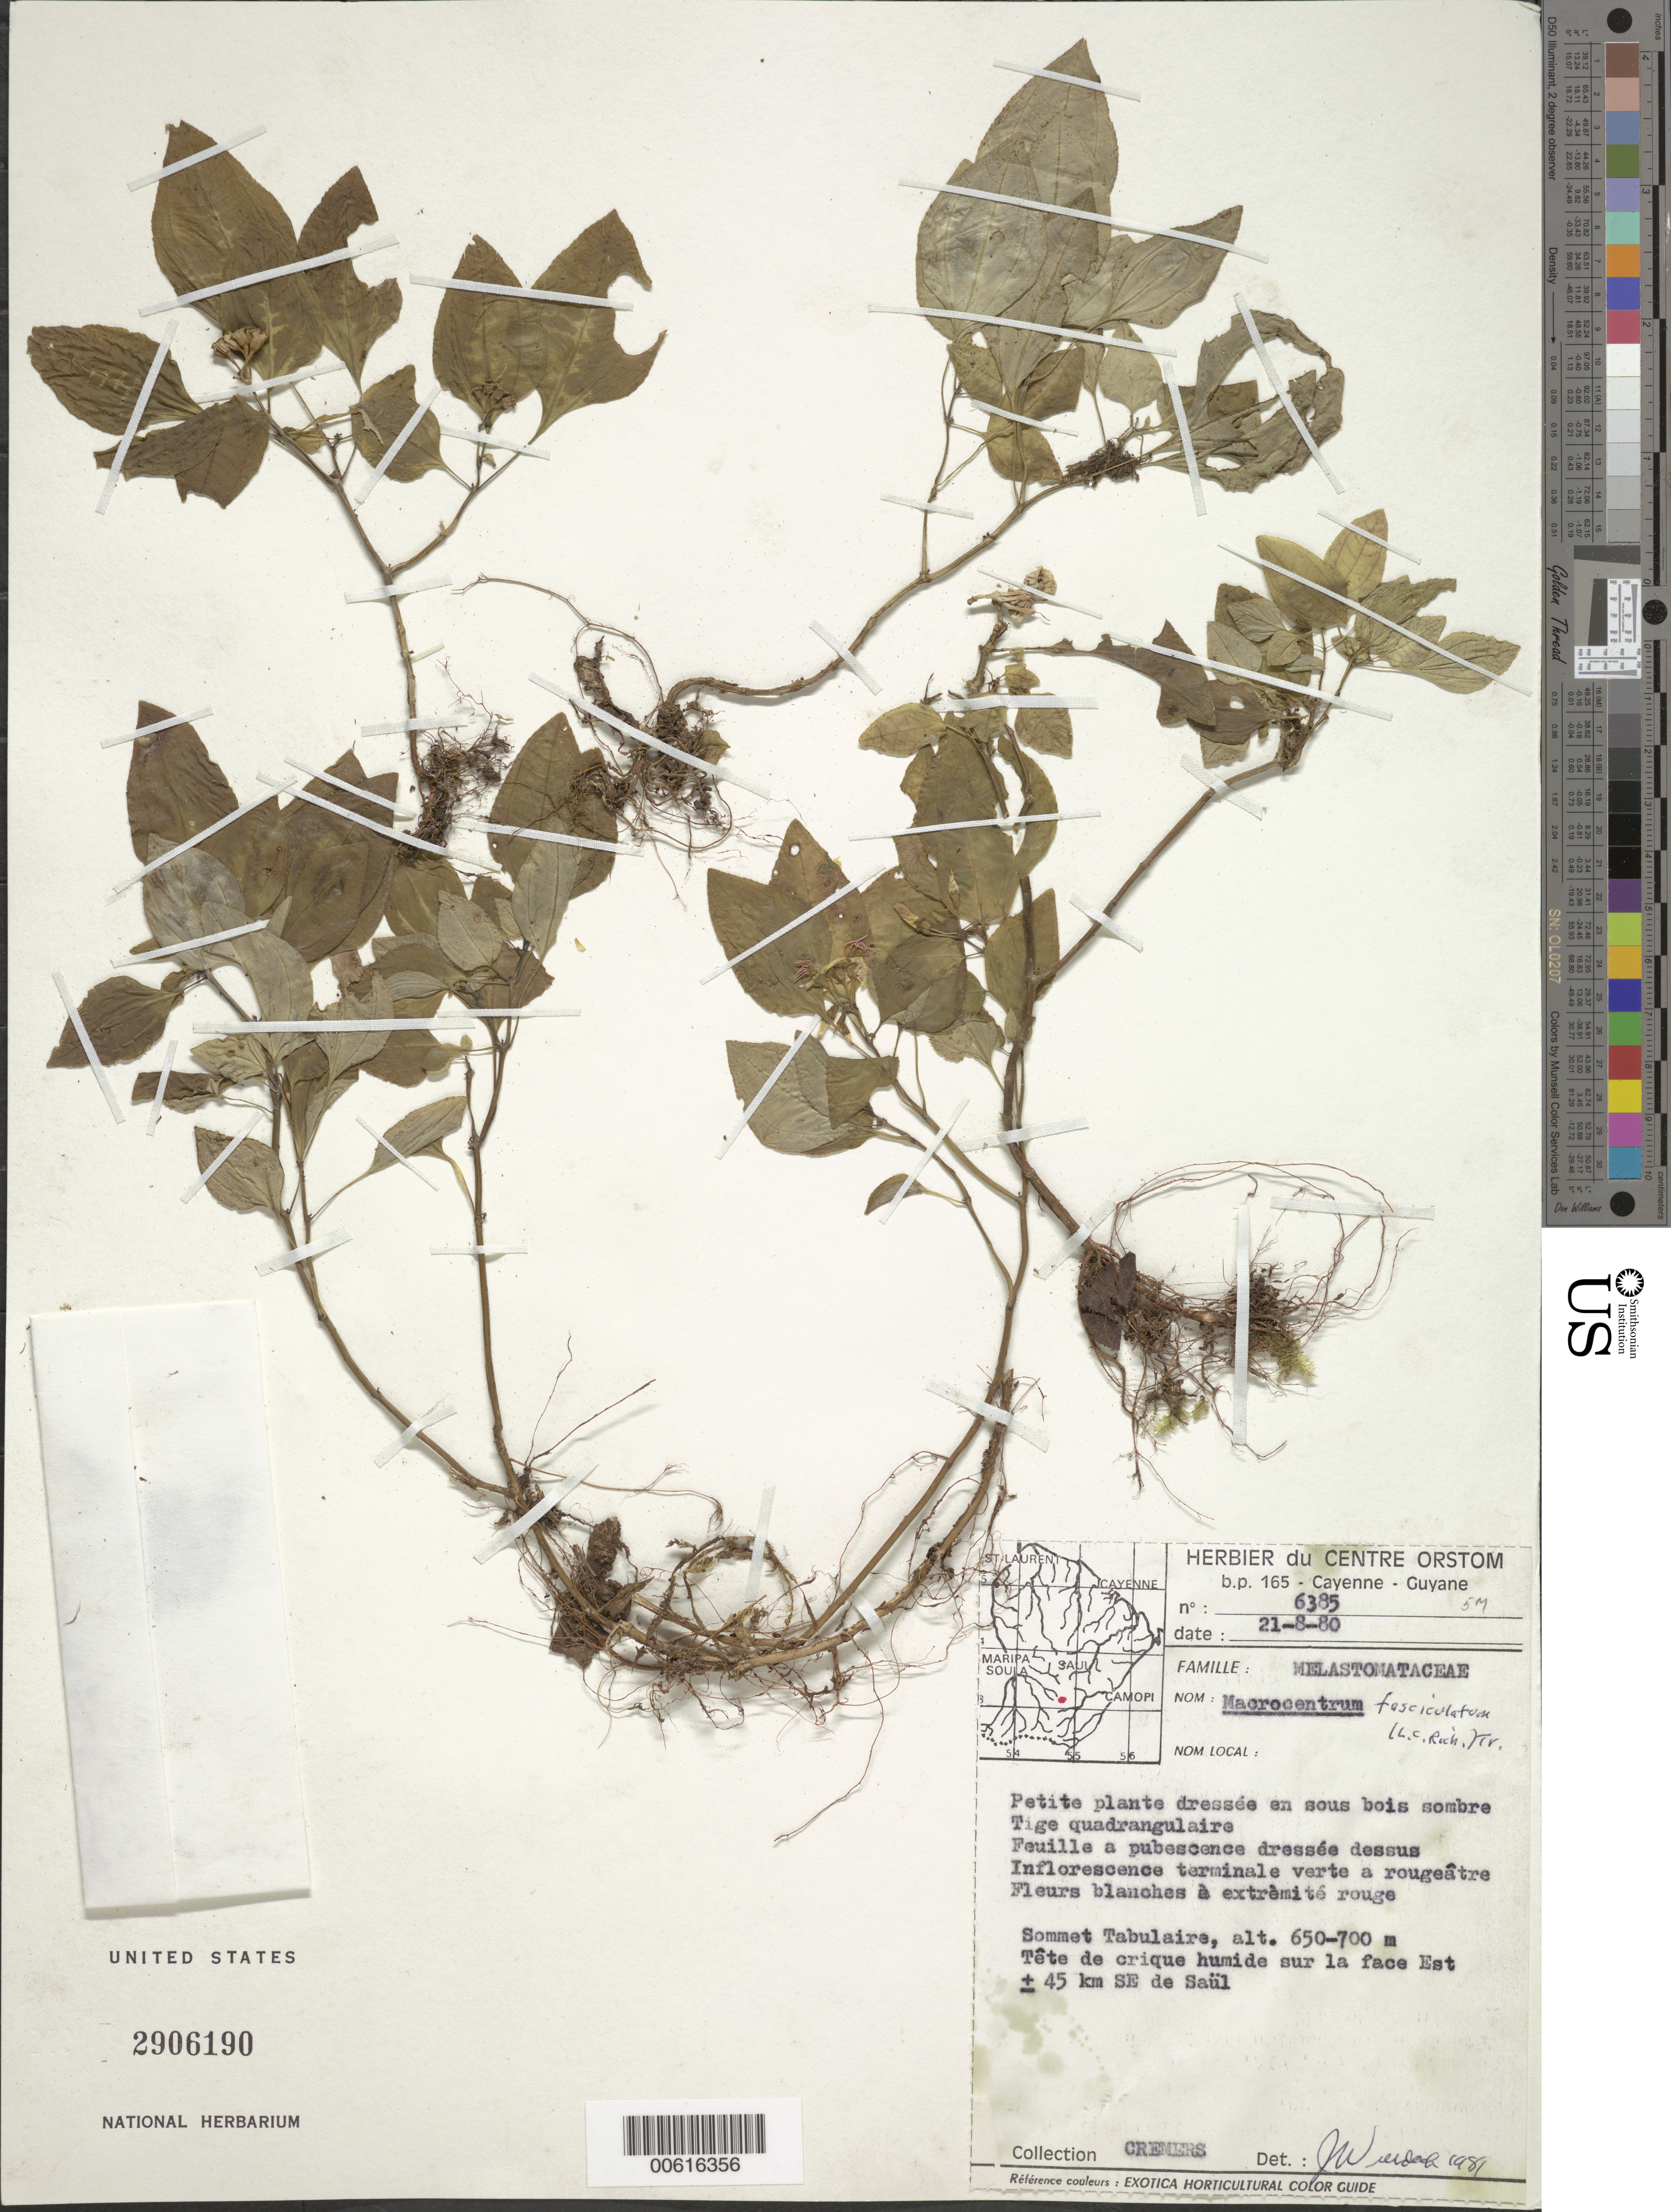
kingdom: Plantae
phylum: Tracheophyta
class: Magnoliopsida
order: Myrtales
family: Melastomataceae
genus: Macrocentrum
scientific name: Macrocentrum fasciculatum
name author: (Rich. ex DC.) Triana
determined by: Wurdack, John J., (US), US (UNITED STATES)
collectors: G. Cremers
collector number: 6385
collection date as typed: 21-Aug-80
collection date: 1980-08-21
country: French Guiana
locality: Sommet Tabulaire, ± 45 km SE de Saül; région des Emérillons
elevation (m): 650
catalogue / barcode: US 2906190